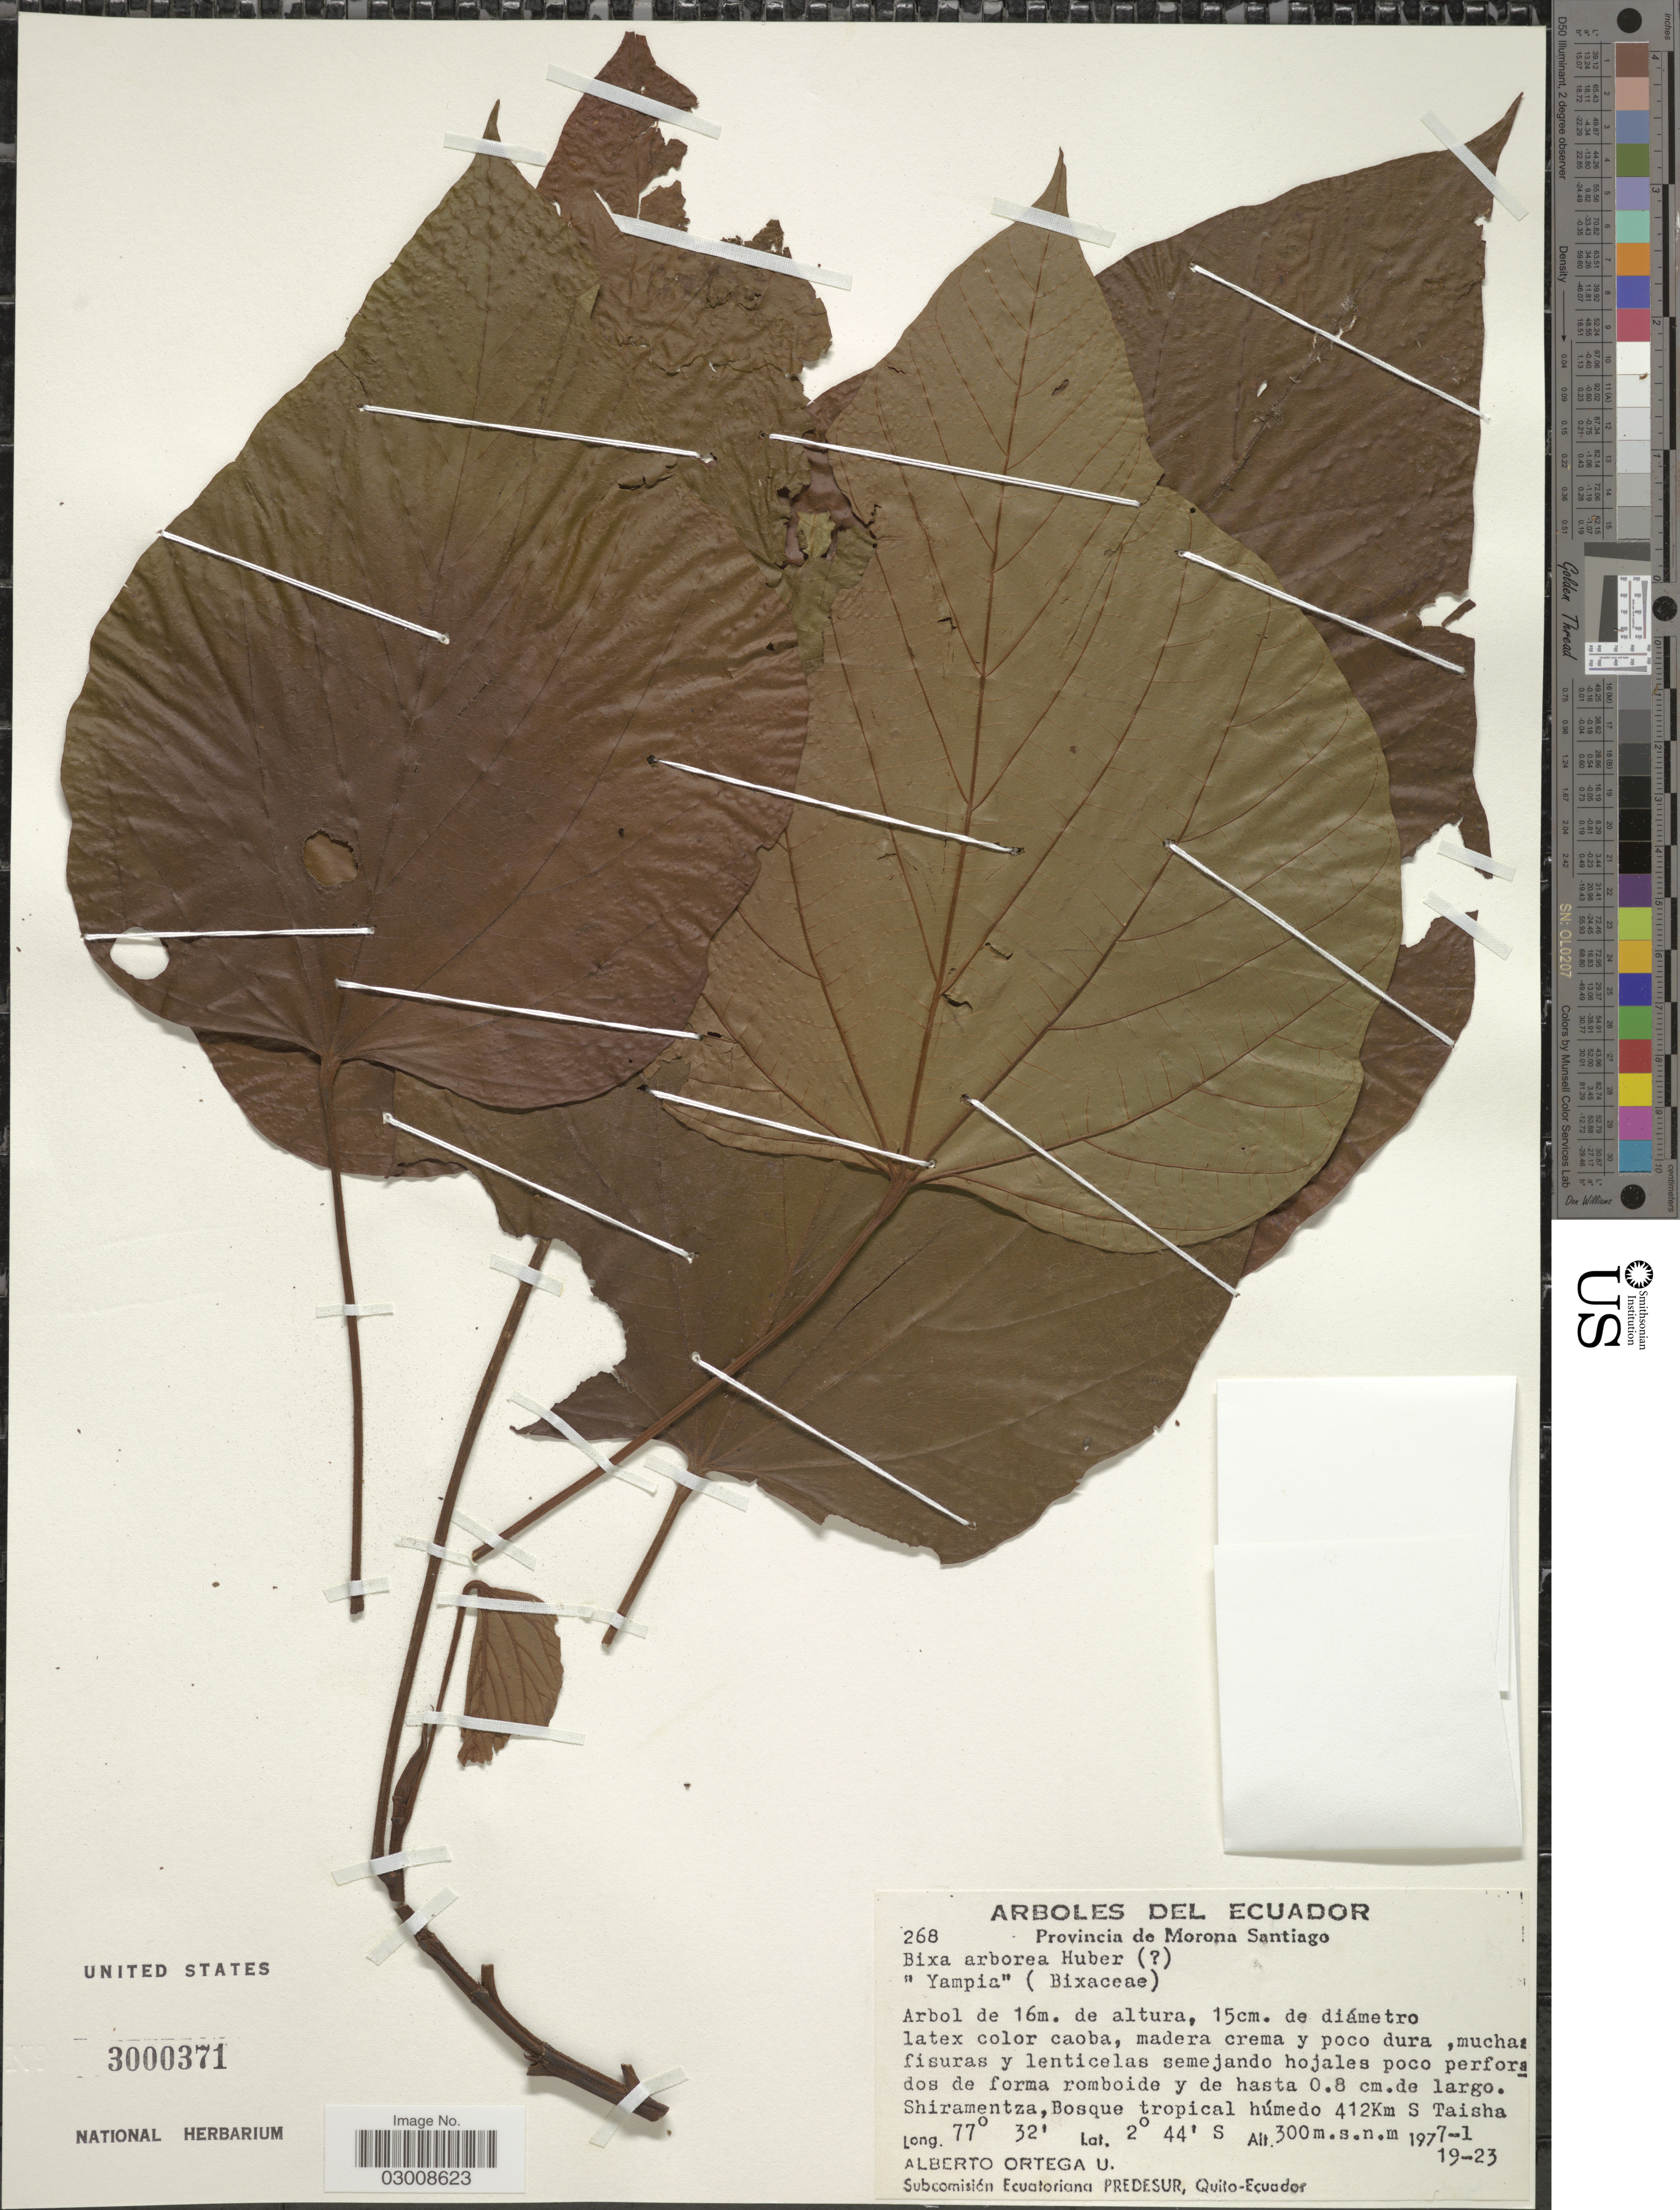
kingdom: Plantae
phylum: Tracheophyta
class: Magnoliopsida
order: Malvales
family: Bixaceae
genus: Bixa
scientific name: Bixa arborea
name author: Huber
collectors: A. T. Ortega U.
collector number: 268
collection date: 1977-01-19/1977-01-23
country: Ecuador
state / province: Morona-Santiago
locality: Shiramentza, Bosque tropical húmedo 412Km S Taisha.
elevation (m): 300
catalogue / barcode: US 3000371